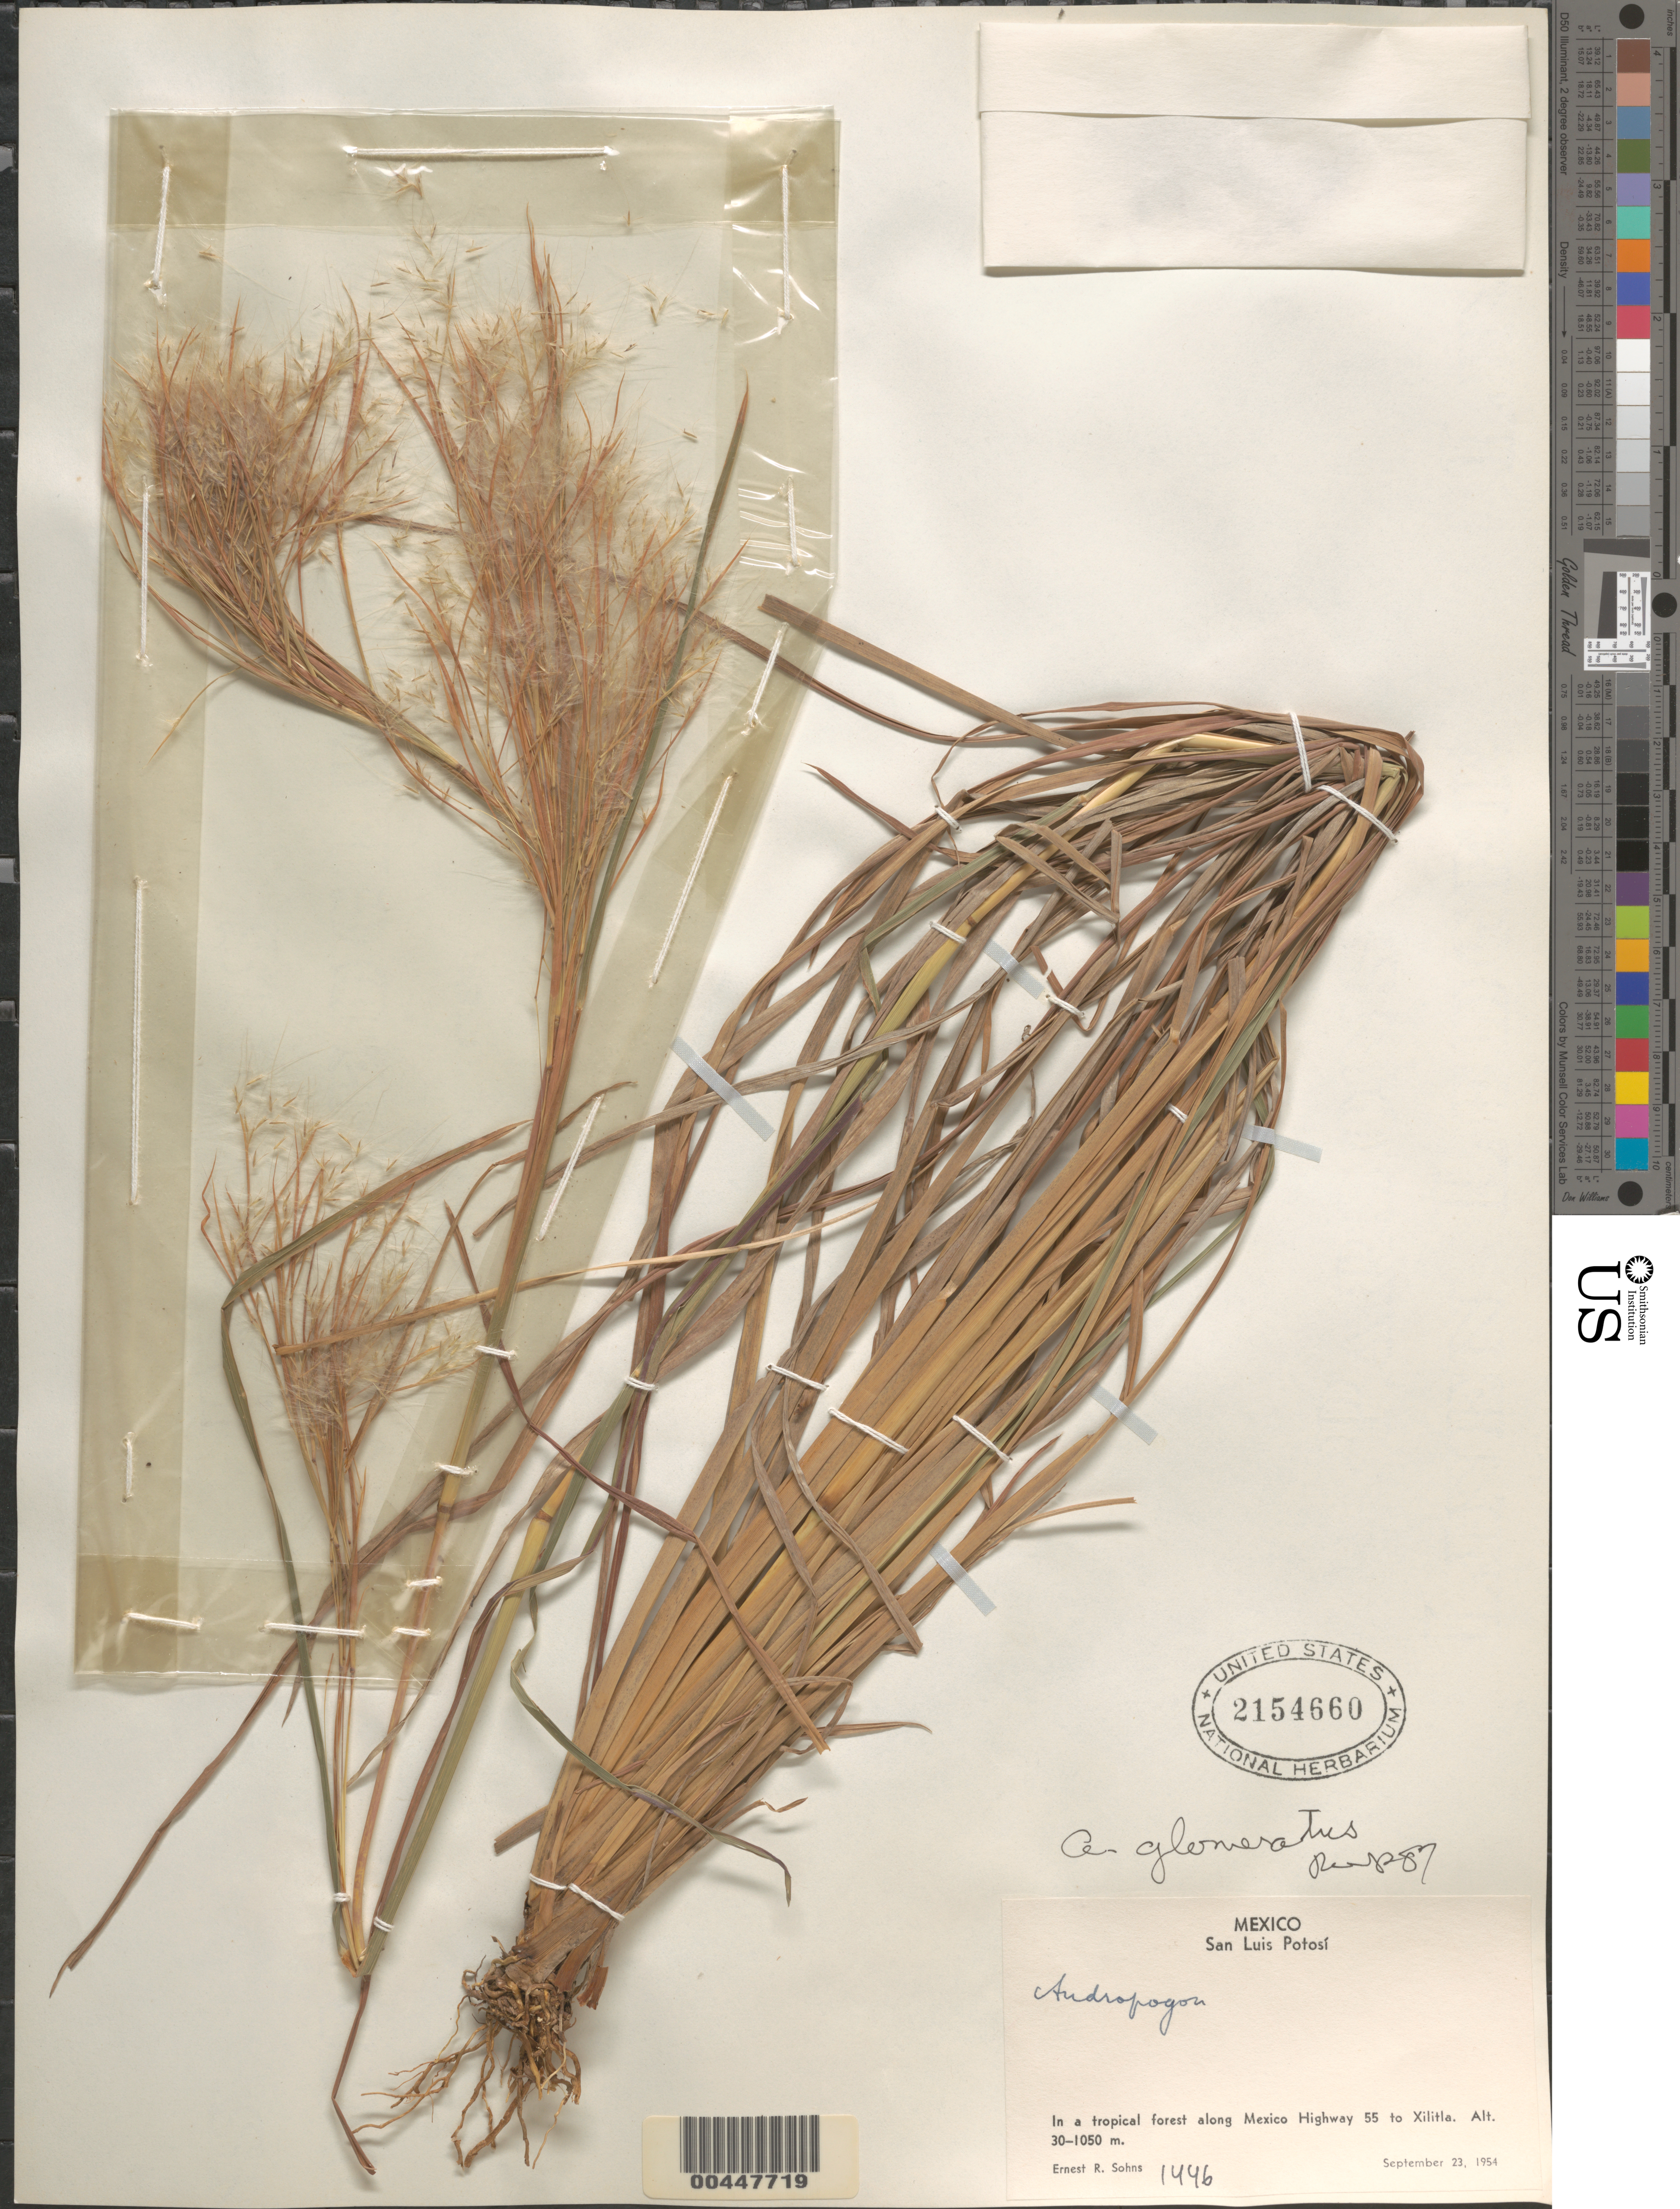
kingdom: Plantae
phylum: Tracheophyta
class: Liliopsida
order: Poales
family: Poaceae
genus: Andropogon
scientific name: Andropogon glomeratus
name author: (Walter) Britton, Stearns & Poggenb.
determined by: Pohl, R. W.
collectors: E. R. Sohns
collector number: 1446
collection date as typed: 23 Sep 1954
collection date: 1954-09-23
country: Mexico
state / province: San Luis Potosi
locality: In a tropical for along Mexico Hwy 55 to Xilitla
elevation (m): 30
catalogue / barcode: US 2154660